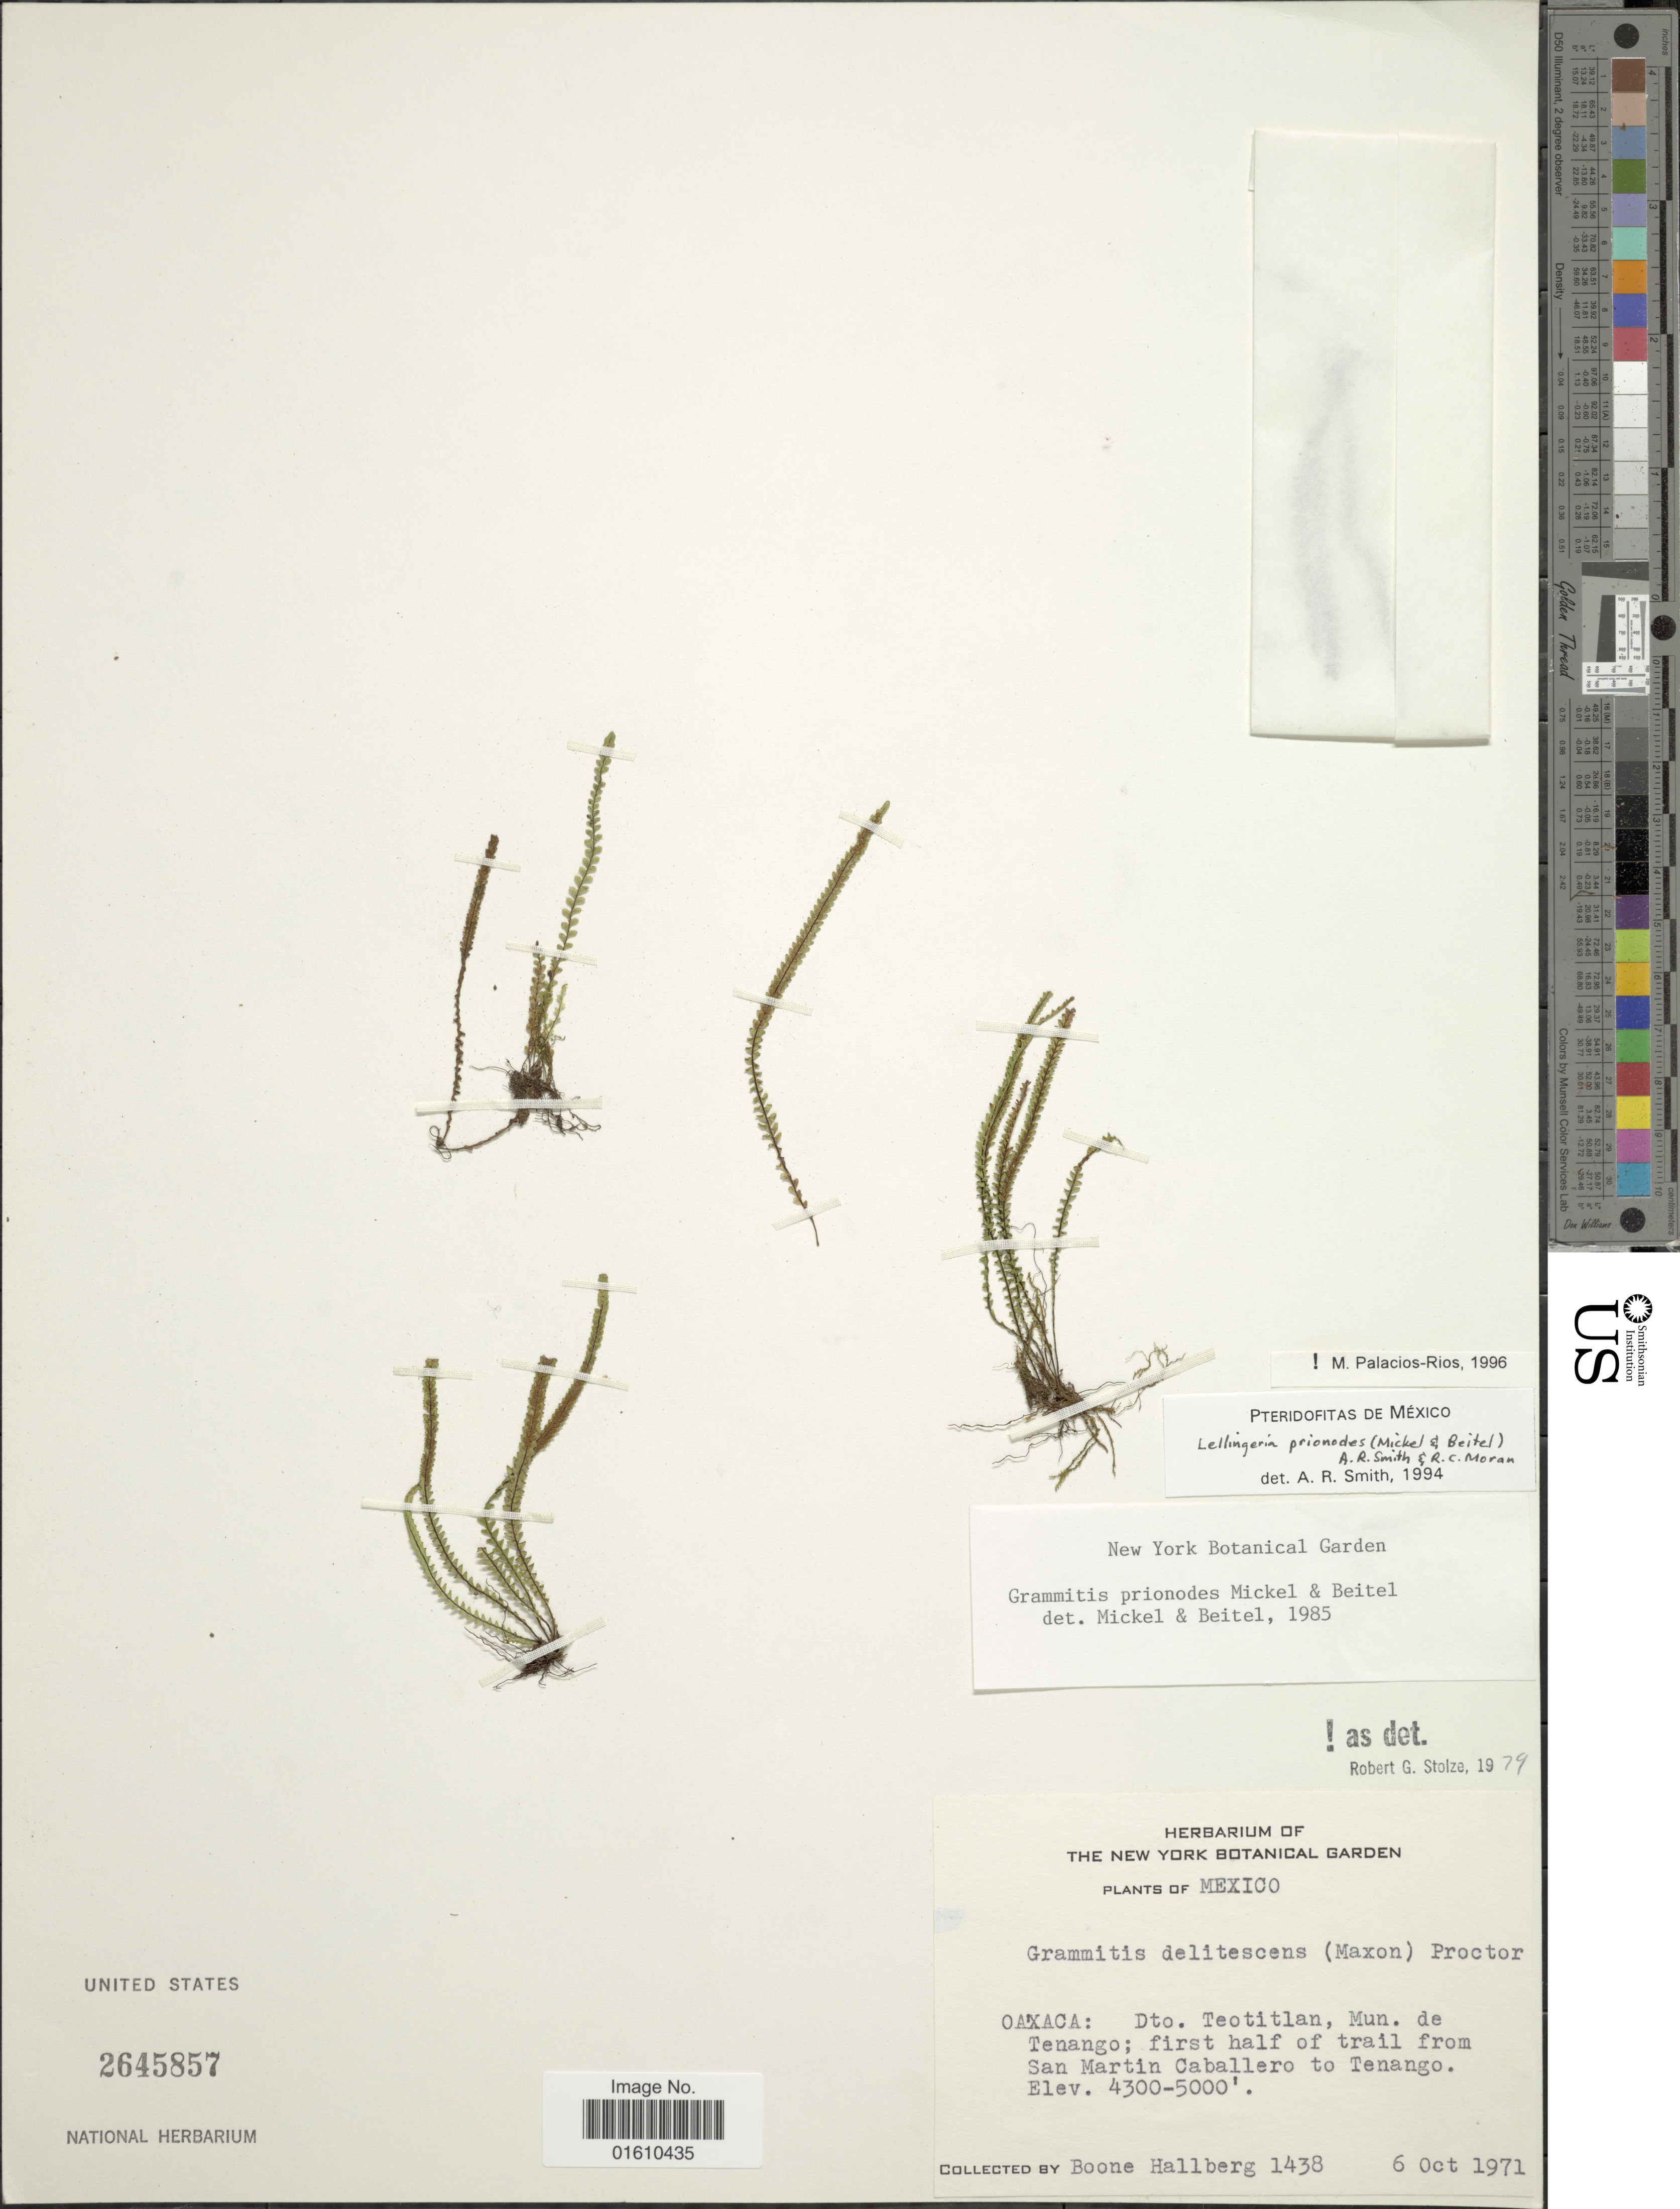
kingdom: Plantae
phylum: Tracheophyta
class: Polypodiopsida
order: Polypodiales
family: Polypodiaceae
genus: Stenogrammitis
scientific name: Stenogrammitis prionodes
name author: (Mickel & Beitel) Labiak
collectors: B. Hallberg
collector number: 1438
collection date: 1971-10-06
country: Mexico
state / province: Oaxaca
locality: Dto. Teotitlan, Mun. de Tenango; first half of trail from San Martin Caballero to Tenango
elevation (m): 1311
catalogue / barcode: US 2645857